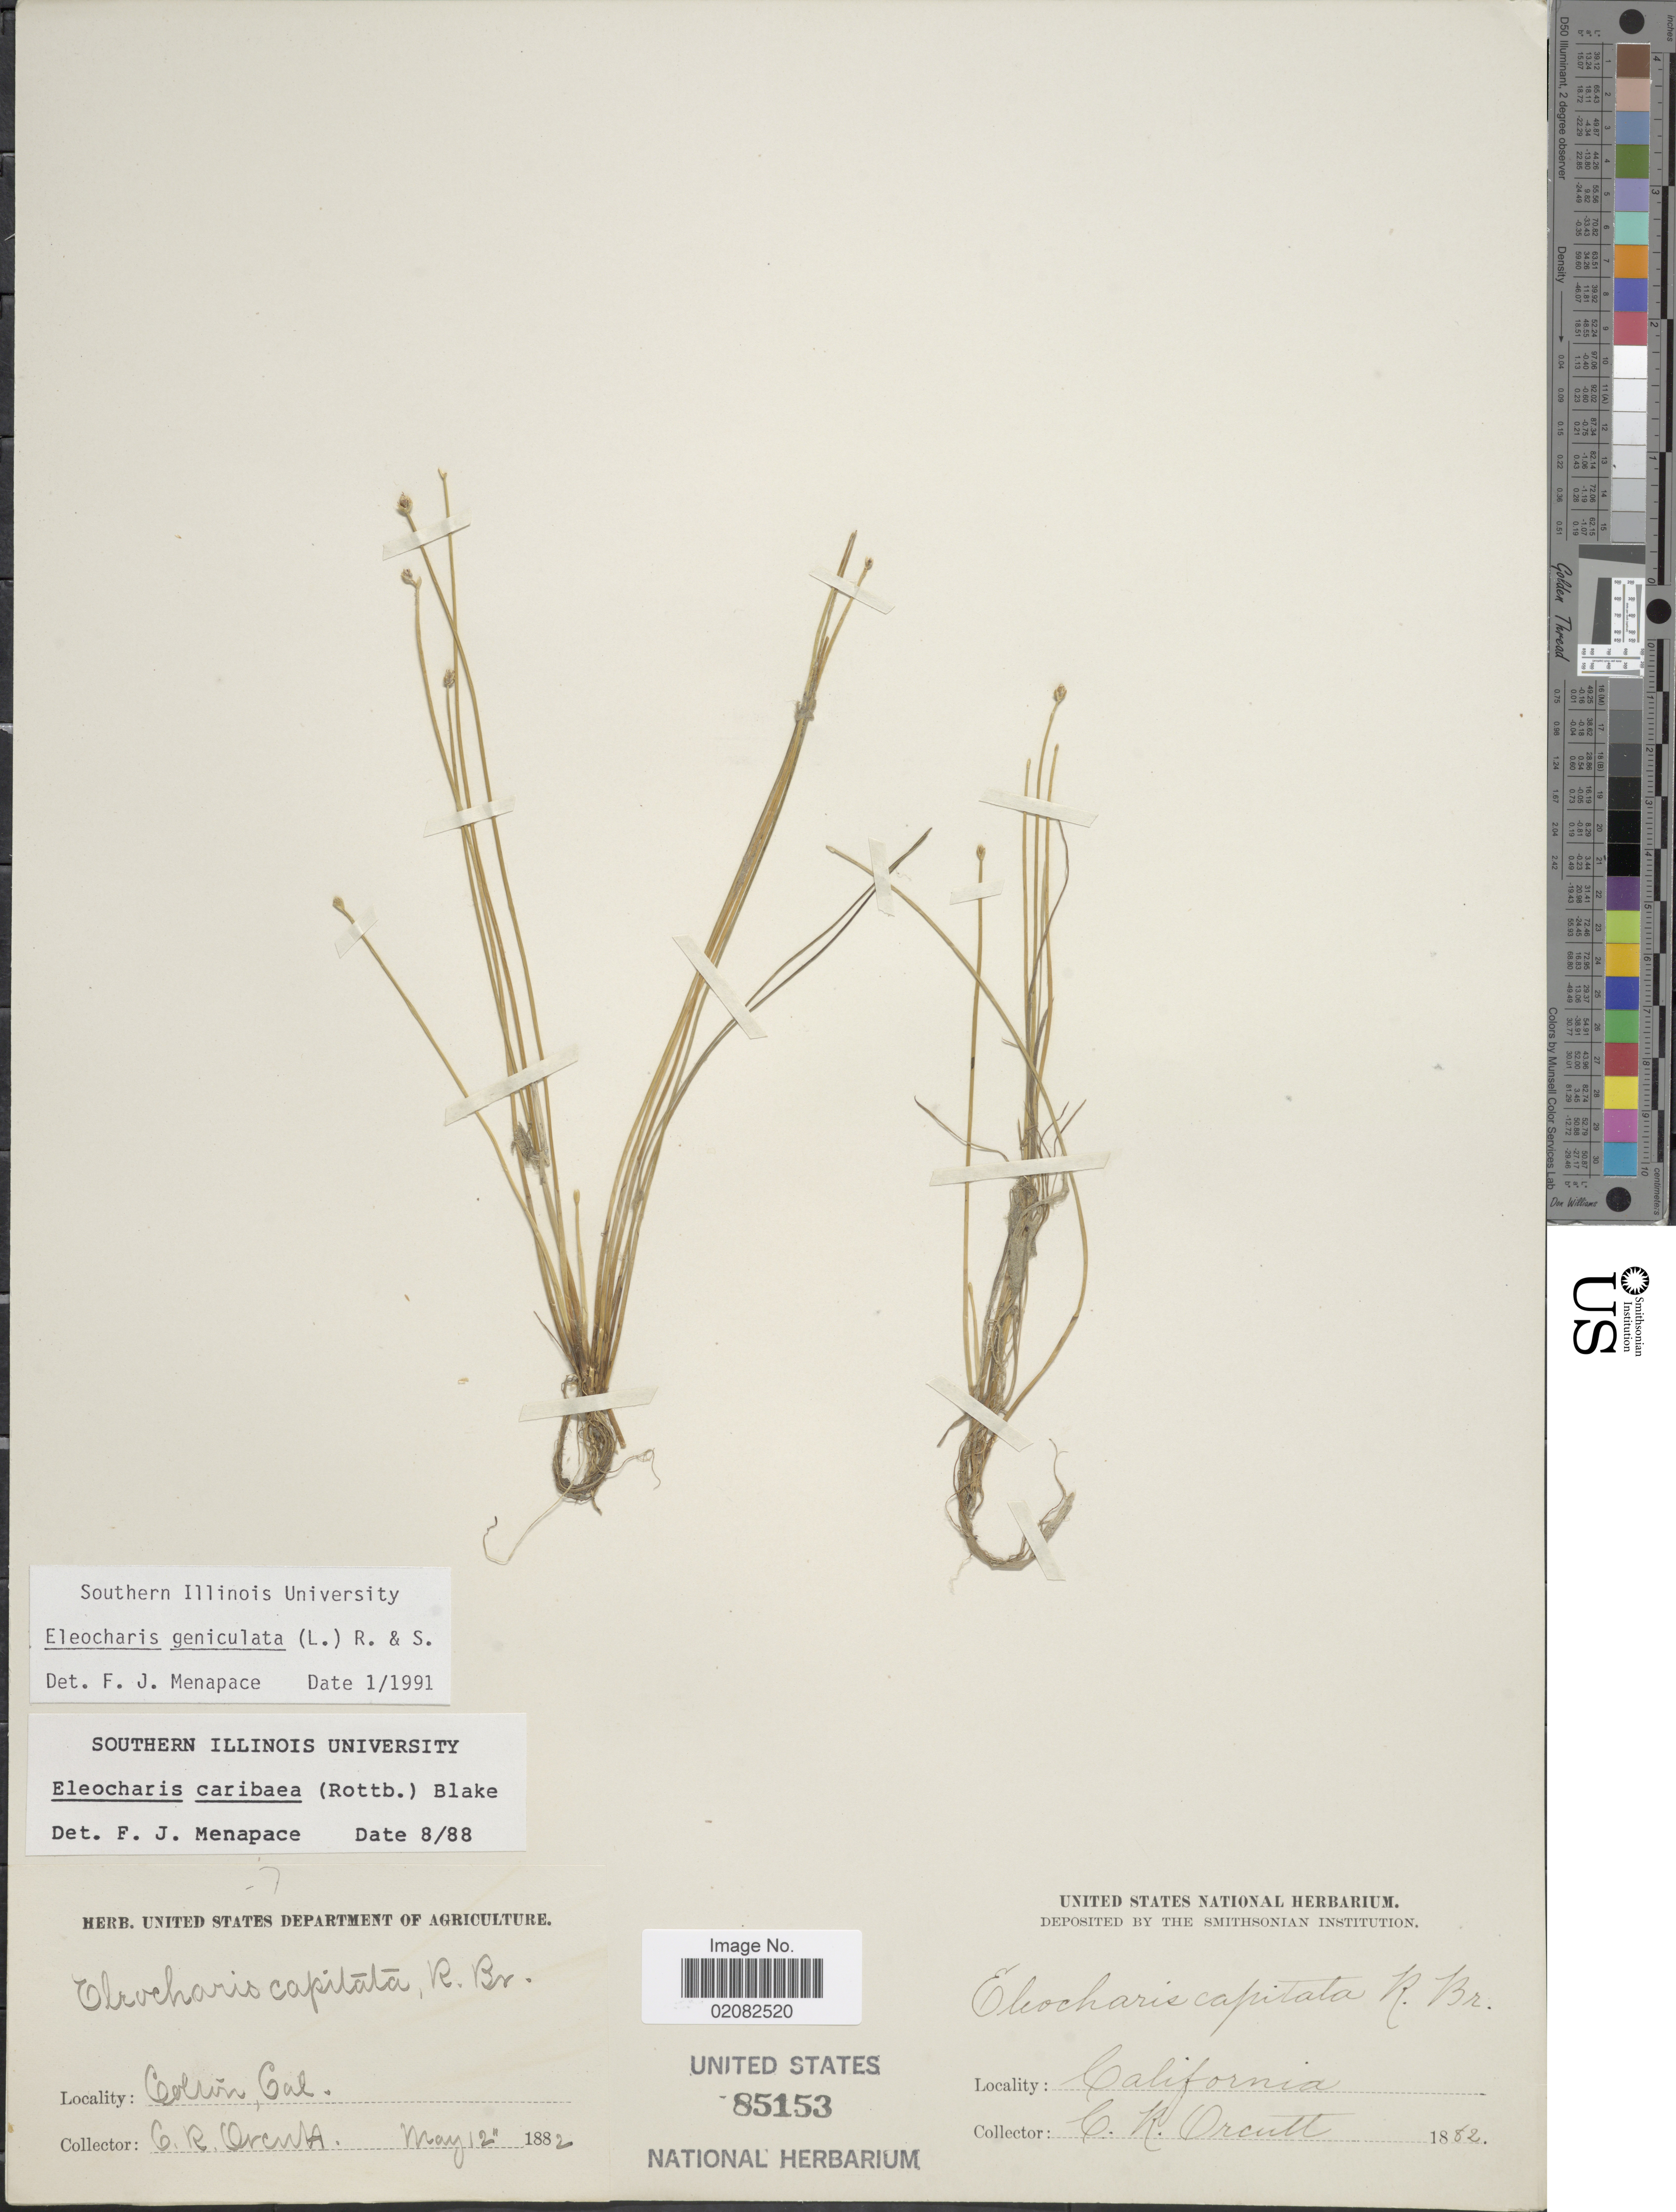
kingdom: Plantae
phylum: Tracheophyta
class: Liliopsida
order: Poales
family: Cyperaceae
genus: Eleocharis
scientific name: Eleocharis geniculata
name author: (L.) Roem. & Schult.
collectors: C. R. Orcutt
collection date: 1882-05-12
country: United States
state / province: California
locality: Colton, Cal.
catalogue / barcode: US 85153